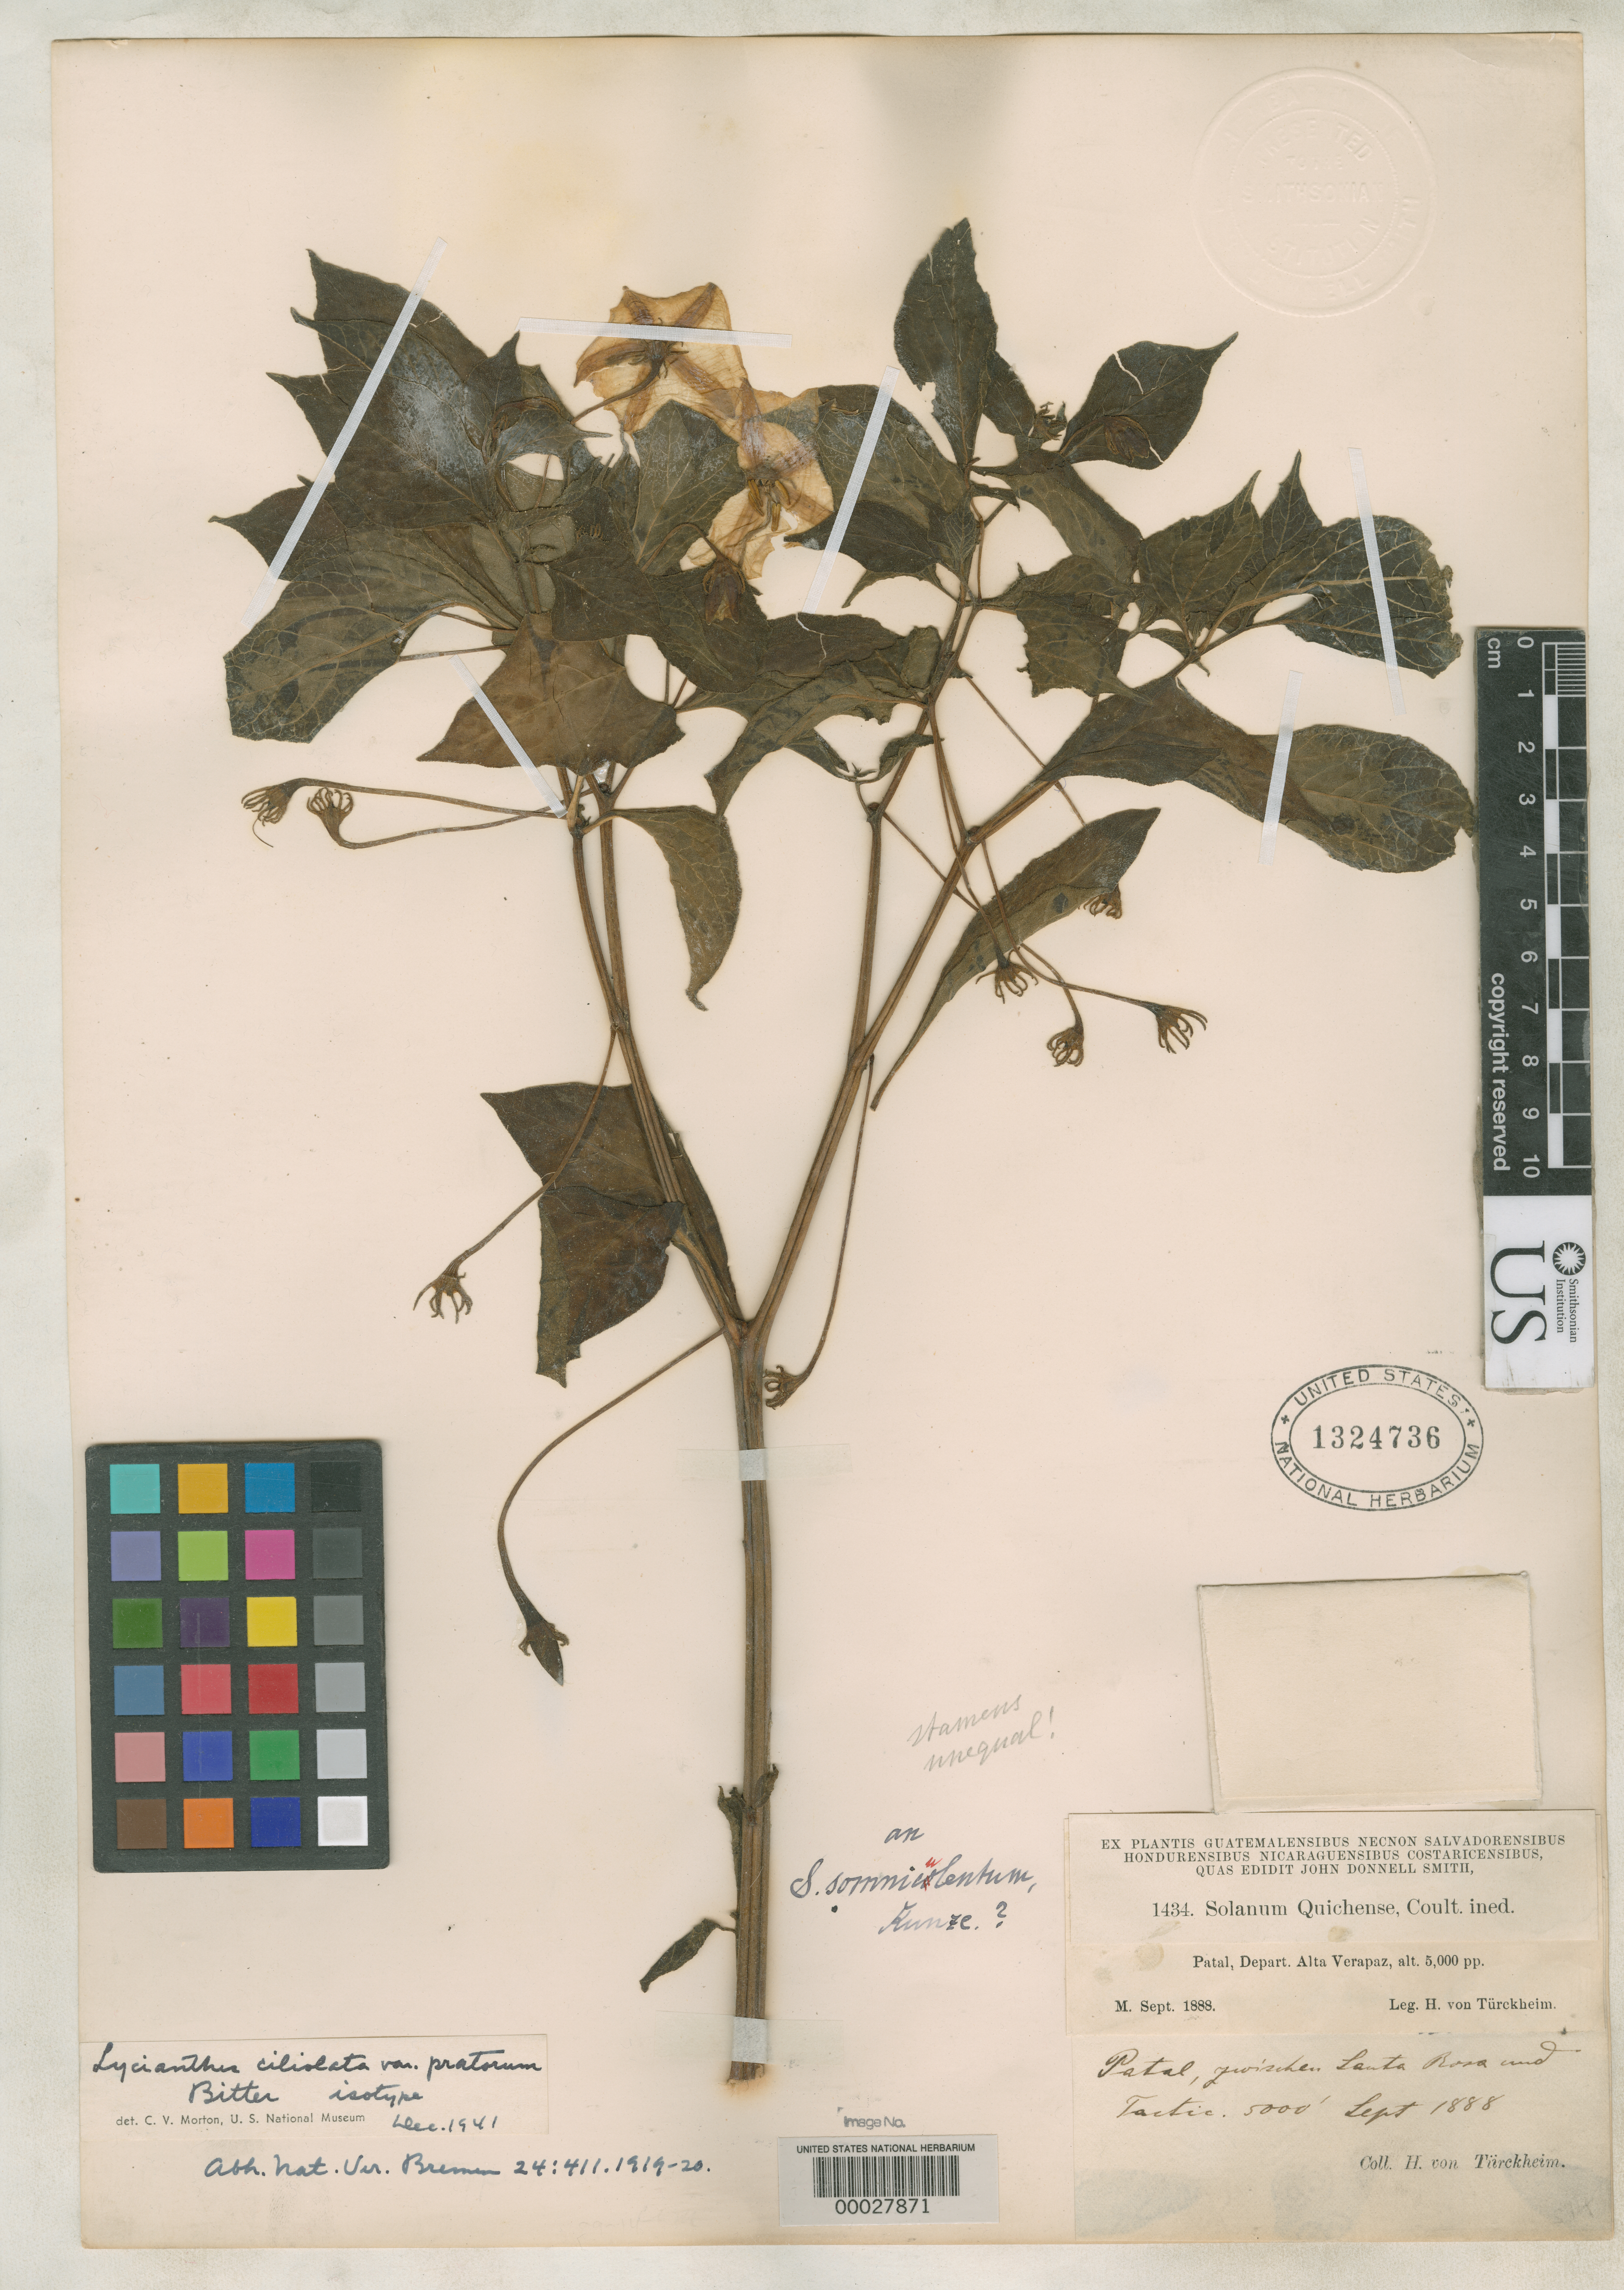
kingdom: Plantae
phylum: Tracheophyta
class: Magnoliopsida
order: Solanales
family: Solanaceae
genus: Lycianthes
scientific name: Lycianthes ciliolata var. pratorum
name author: Bitter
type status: Isotype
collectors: H. von Türckheim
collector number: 1434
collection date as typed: Sep 1888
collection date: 1888-09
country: Guatemala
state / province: Alta Verapaz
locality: Patal.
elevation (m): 1524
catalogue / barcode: US 1324736